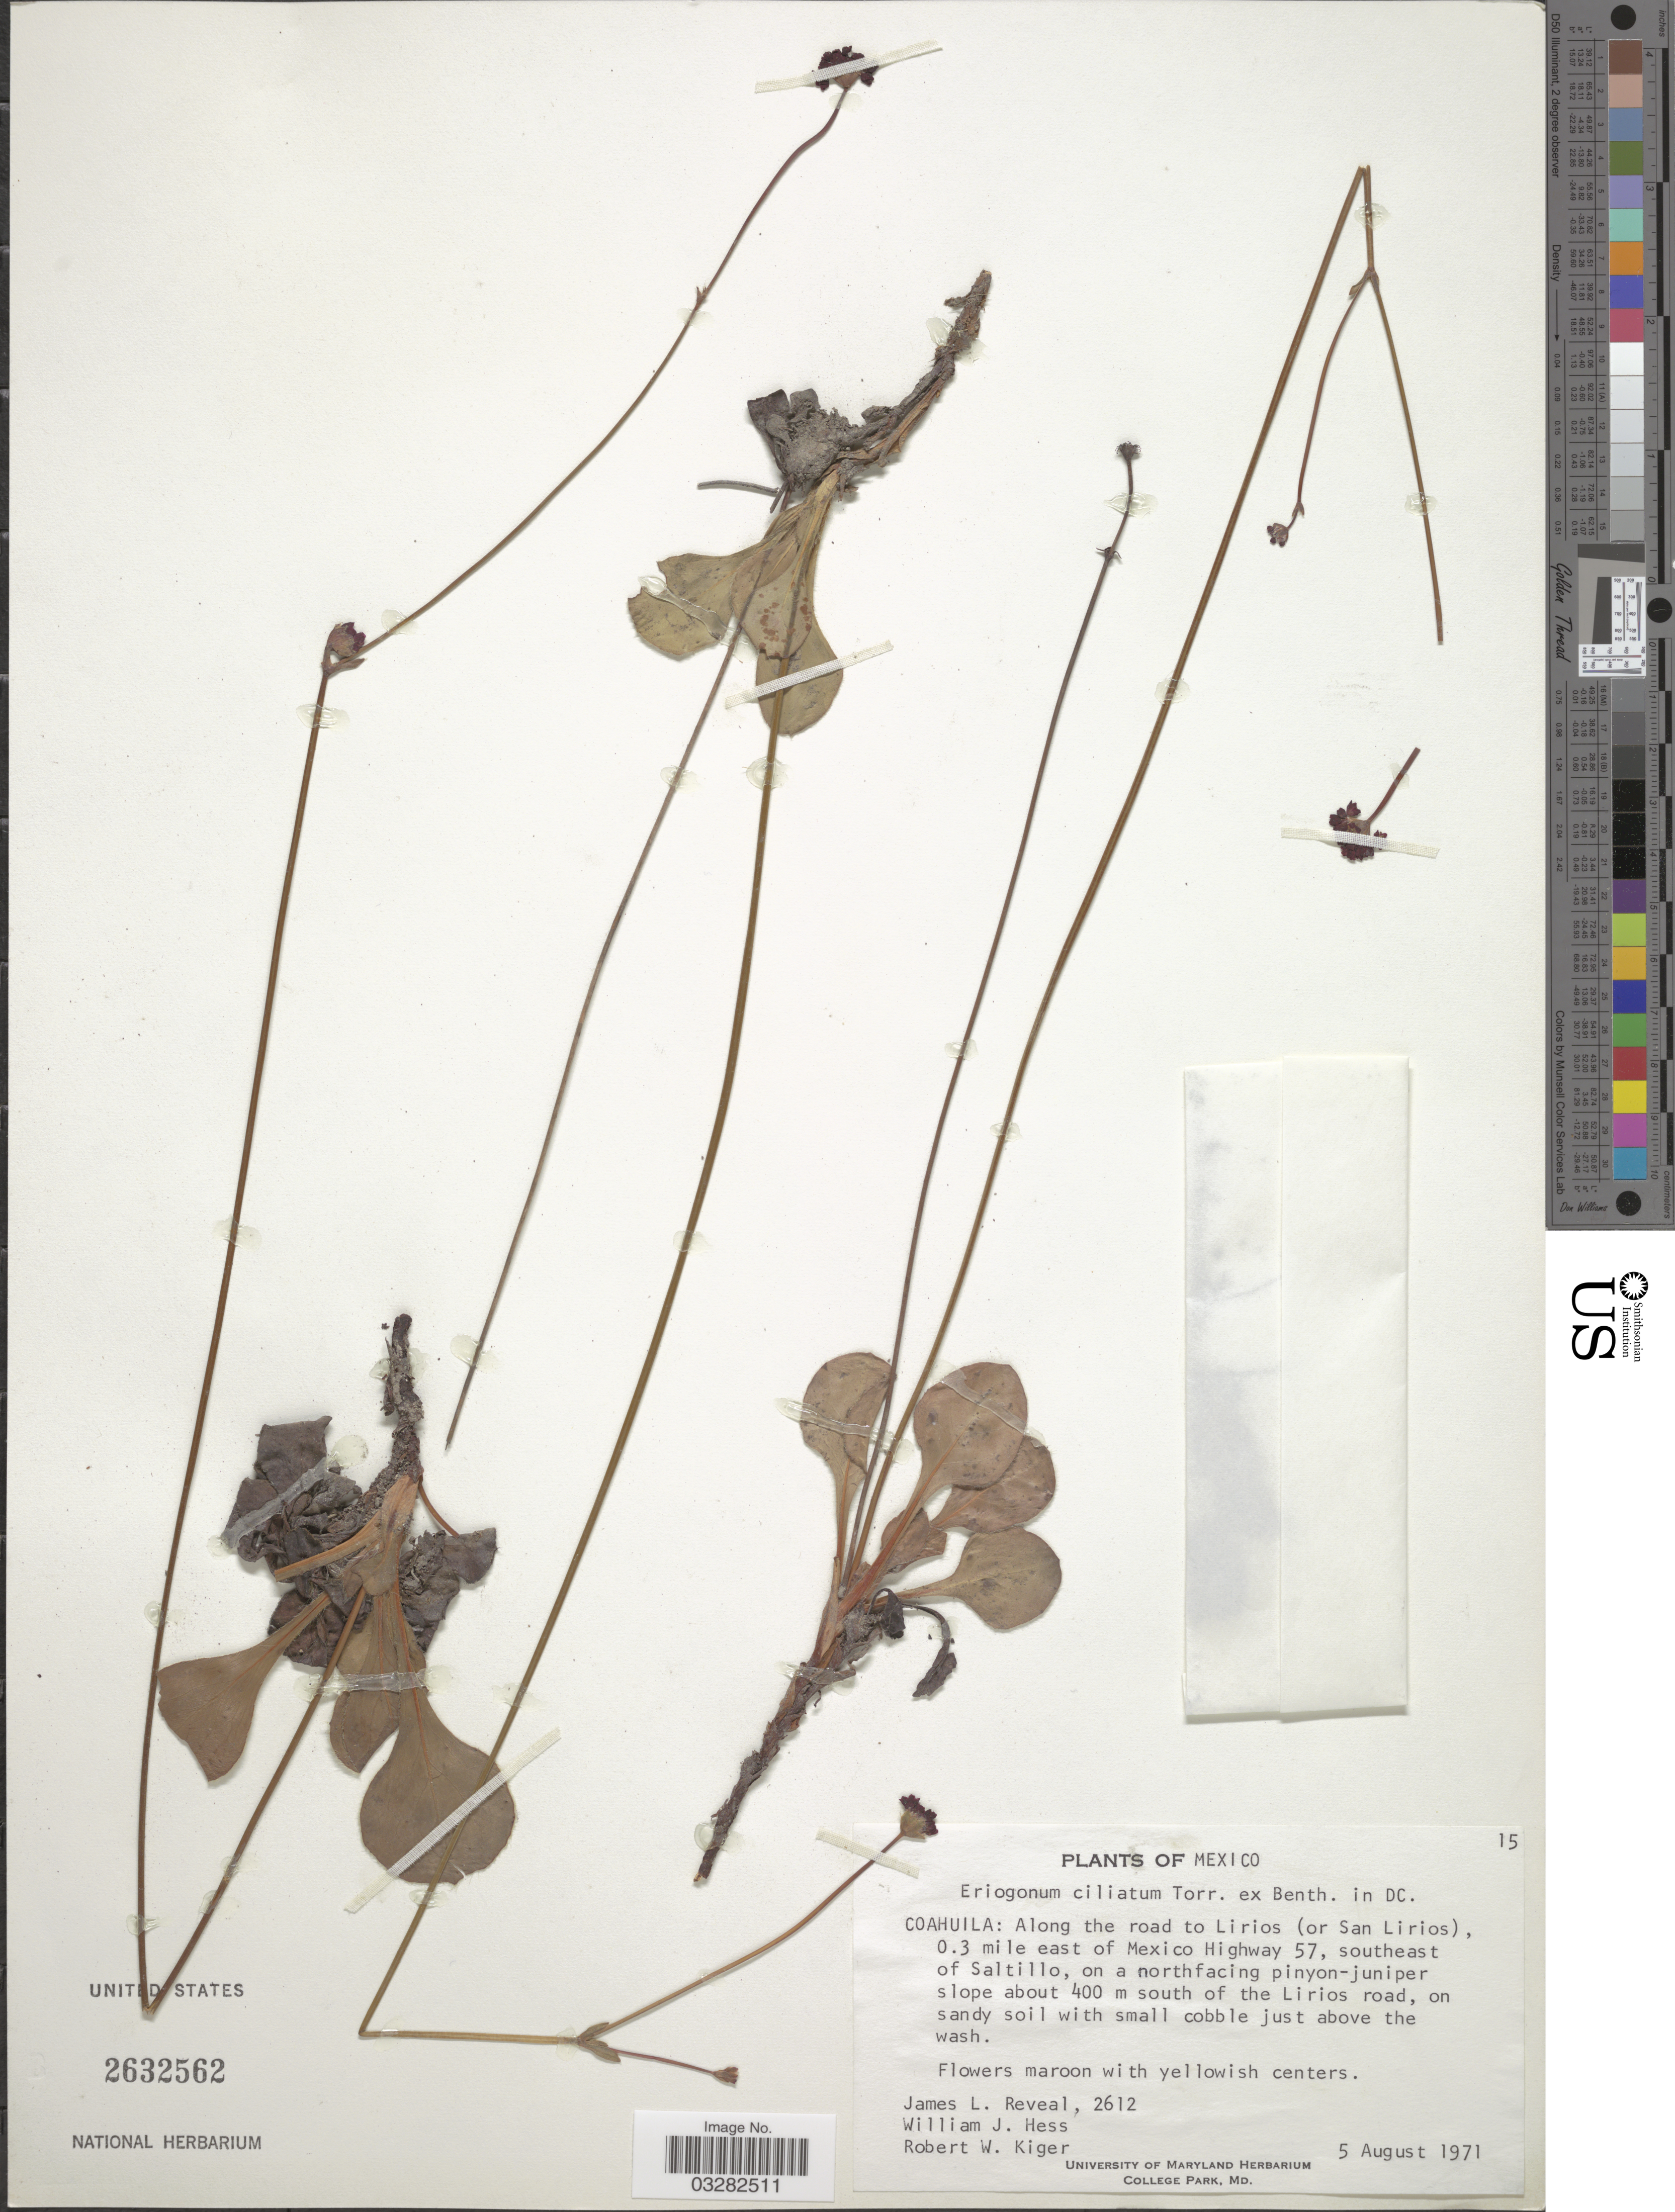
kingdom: Plantae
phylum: Tracheophyta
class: Magnoliopsida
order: Caryophyllales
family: Polygonaceae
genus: Eriogonum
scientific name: Eriogonum ciliatum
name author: Torr. ex Benth.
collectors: J. L. Reveal, W. Hess & R. Kiger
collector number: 2612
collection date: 1971-08-05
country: Mexico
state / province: Coahuila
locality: Along the road to Lirios (or San Lirios), 0.3 miles east of Mexico Highway 57, southeast of Saltillo, on a northdacing pinyon-juniper slope about 400 m south of the Lirios road.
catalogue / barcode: US 2632562